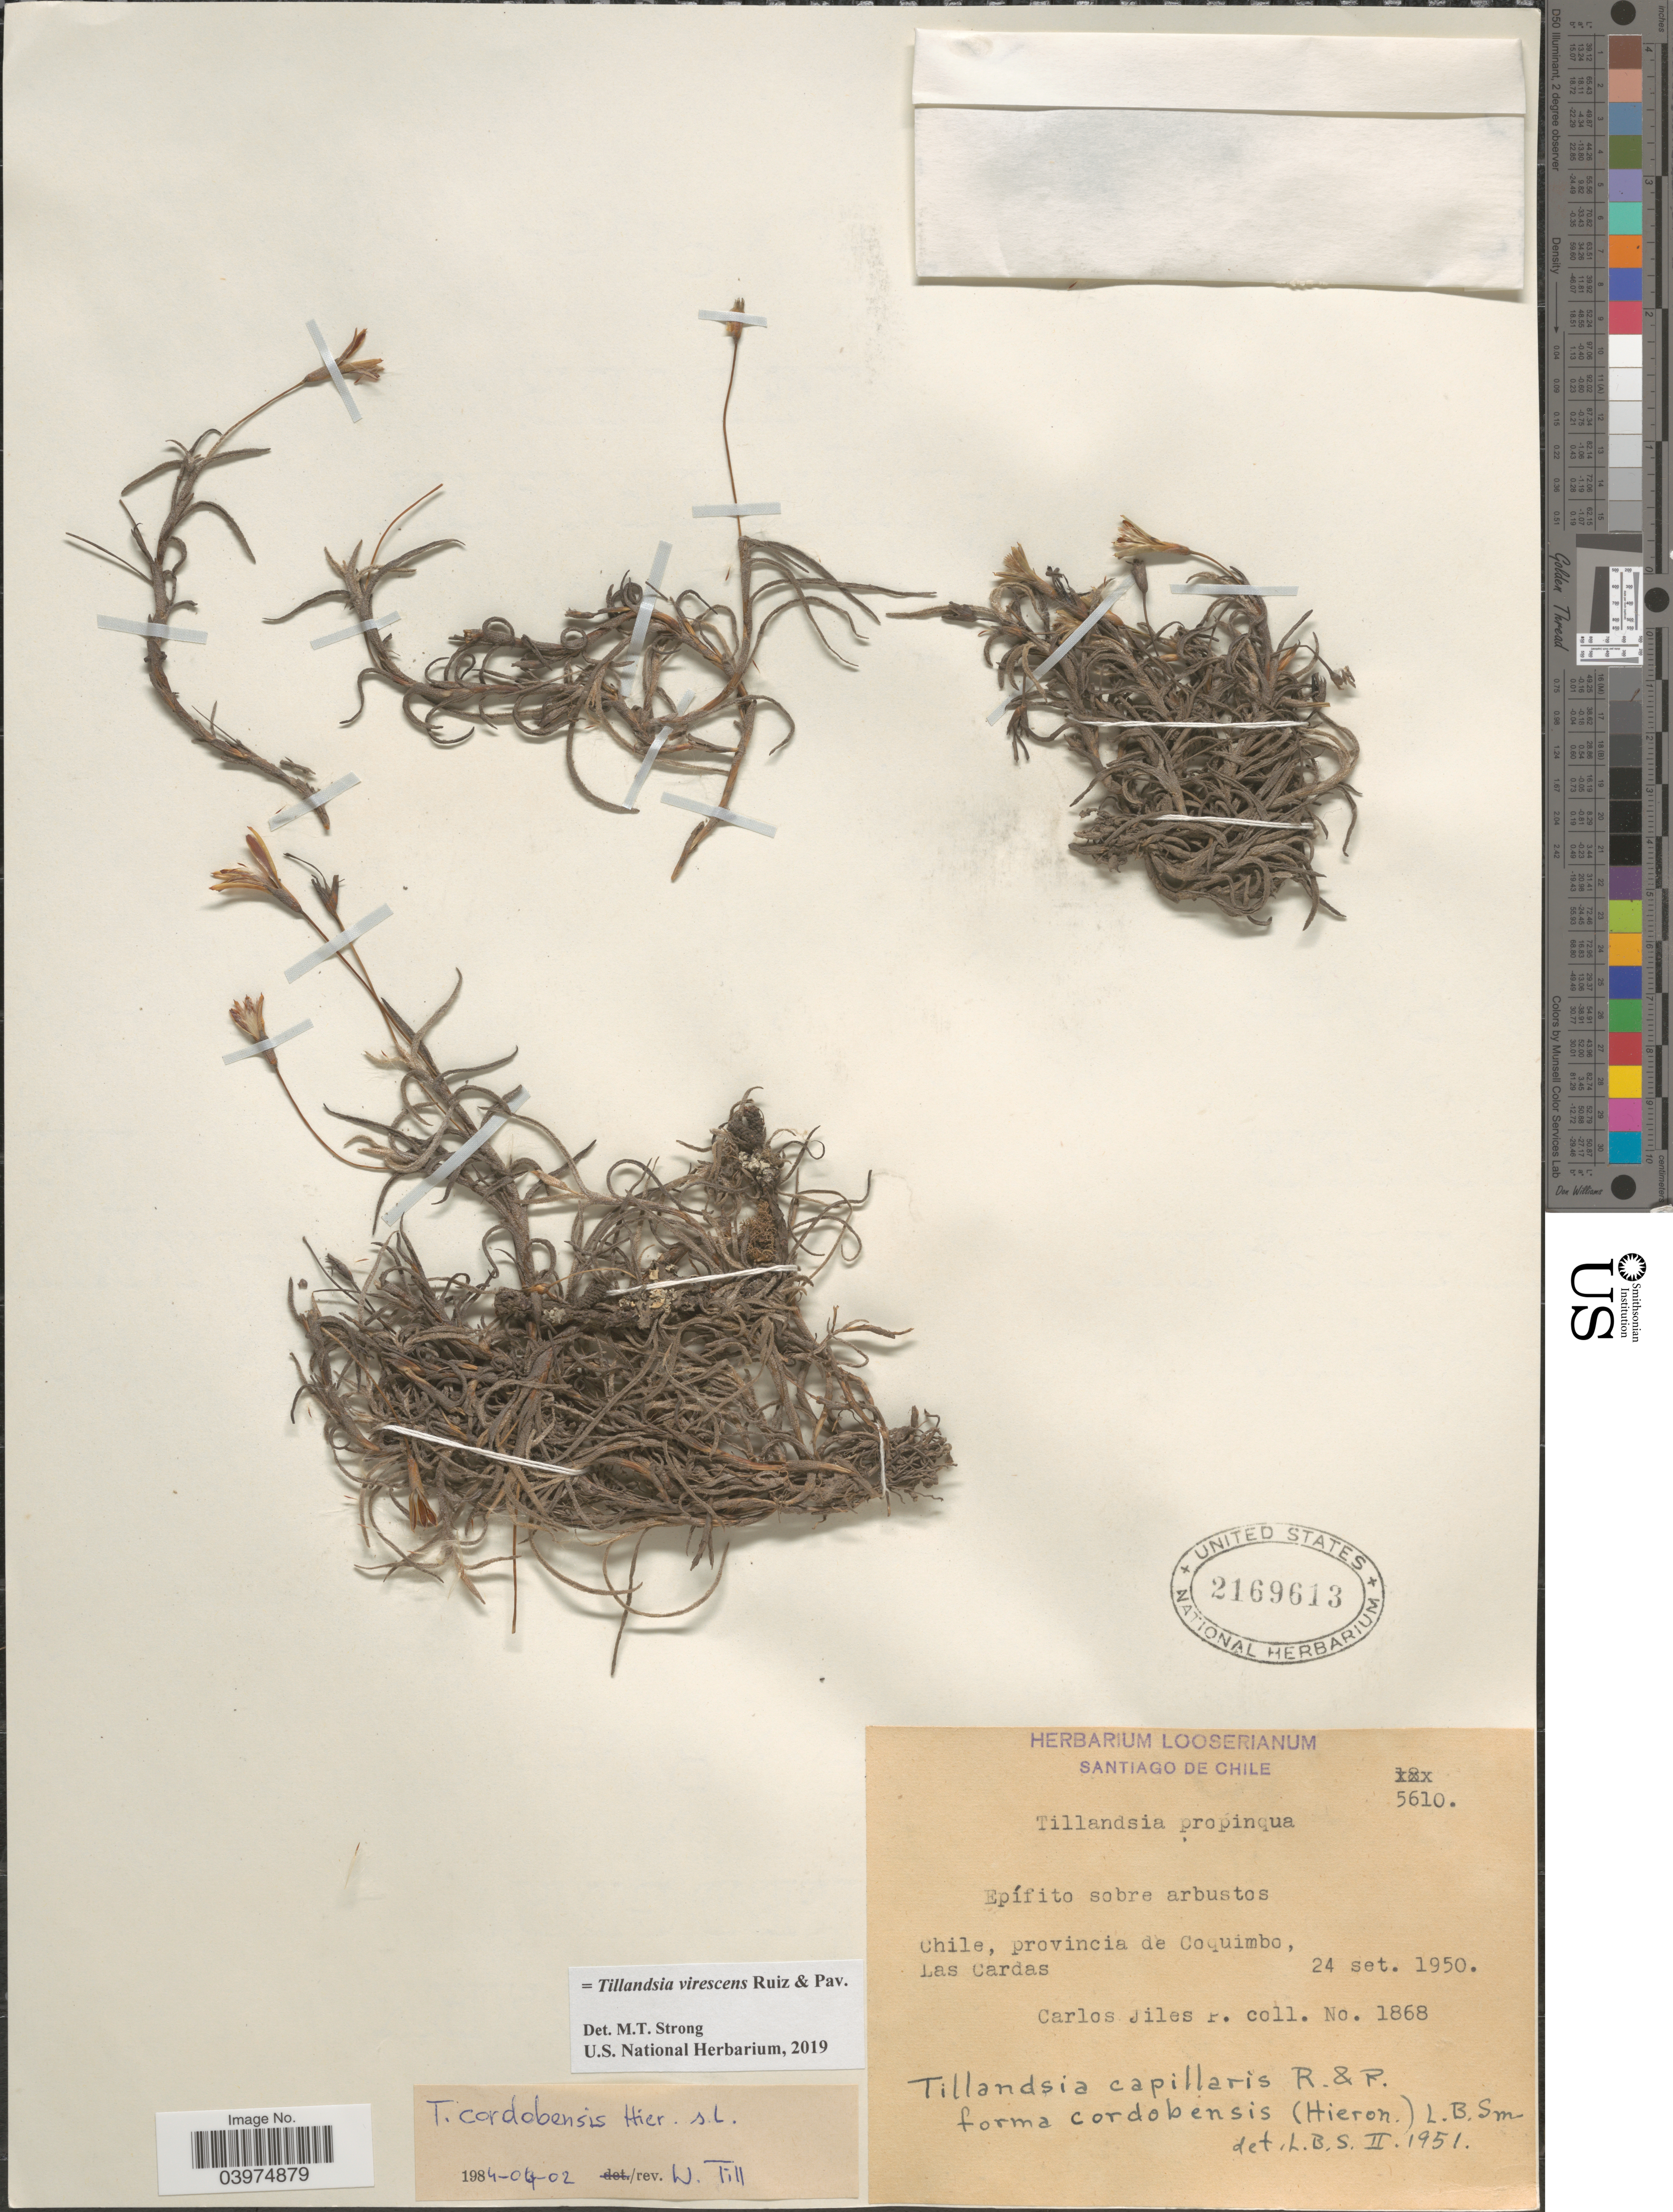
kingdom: Plantae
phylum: Tracheophyta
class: Liliopsida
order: Poales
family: Bromeliaceae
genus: Tillandsia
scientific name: Tillandsia virescens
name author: Ruiz & Pav.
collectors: C. Jiles P.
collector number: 1868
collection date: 1950-09-24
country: Chile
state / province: Coquimbo (IV)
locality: Las Cardas.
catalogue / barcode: US 2169613